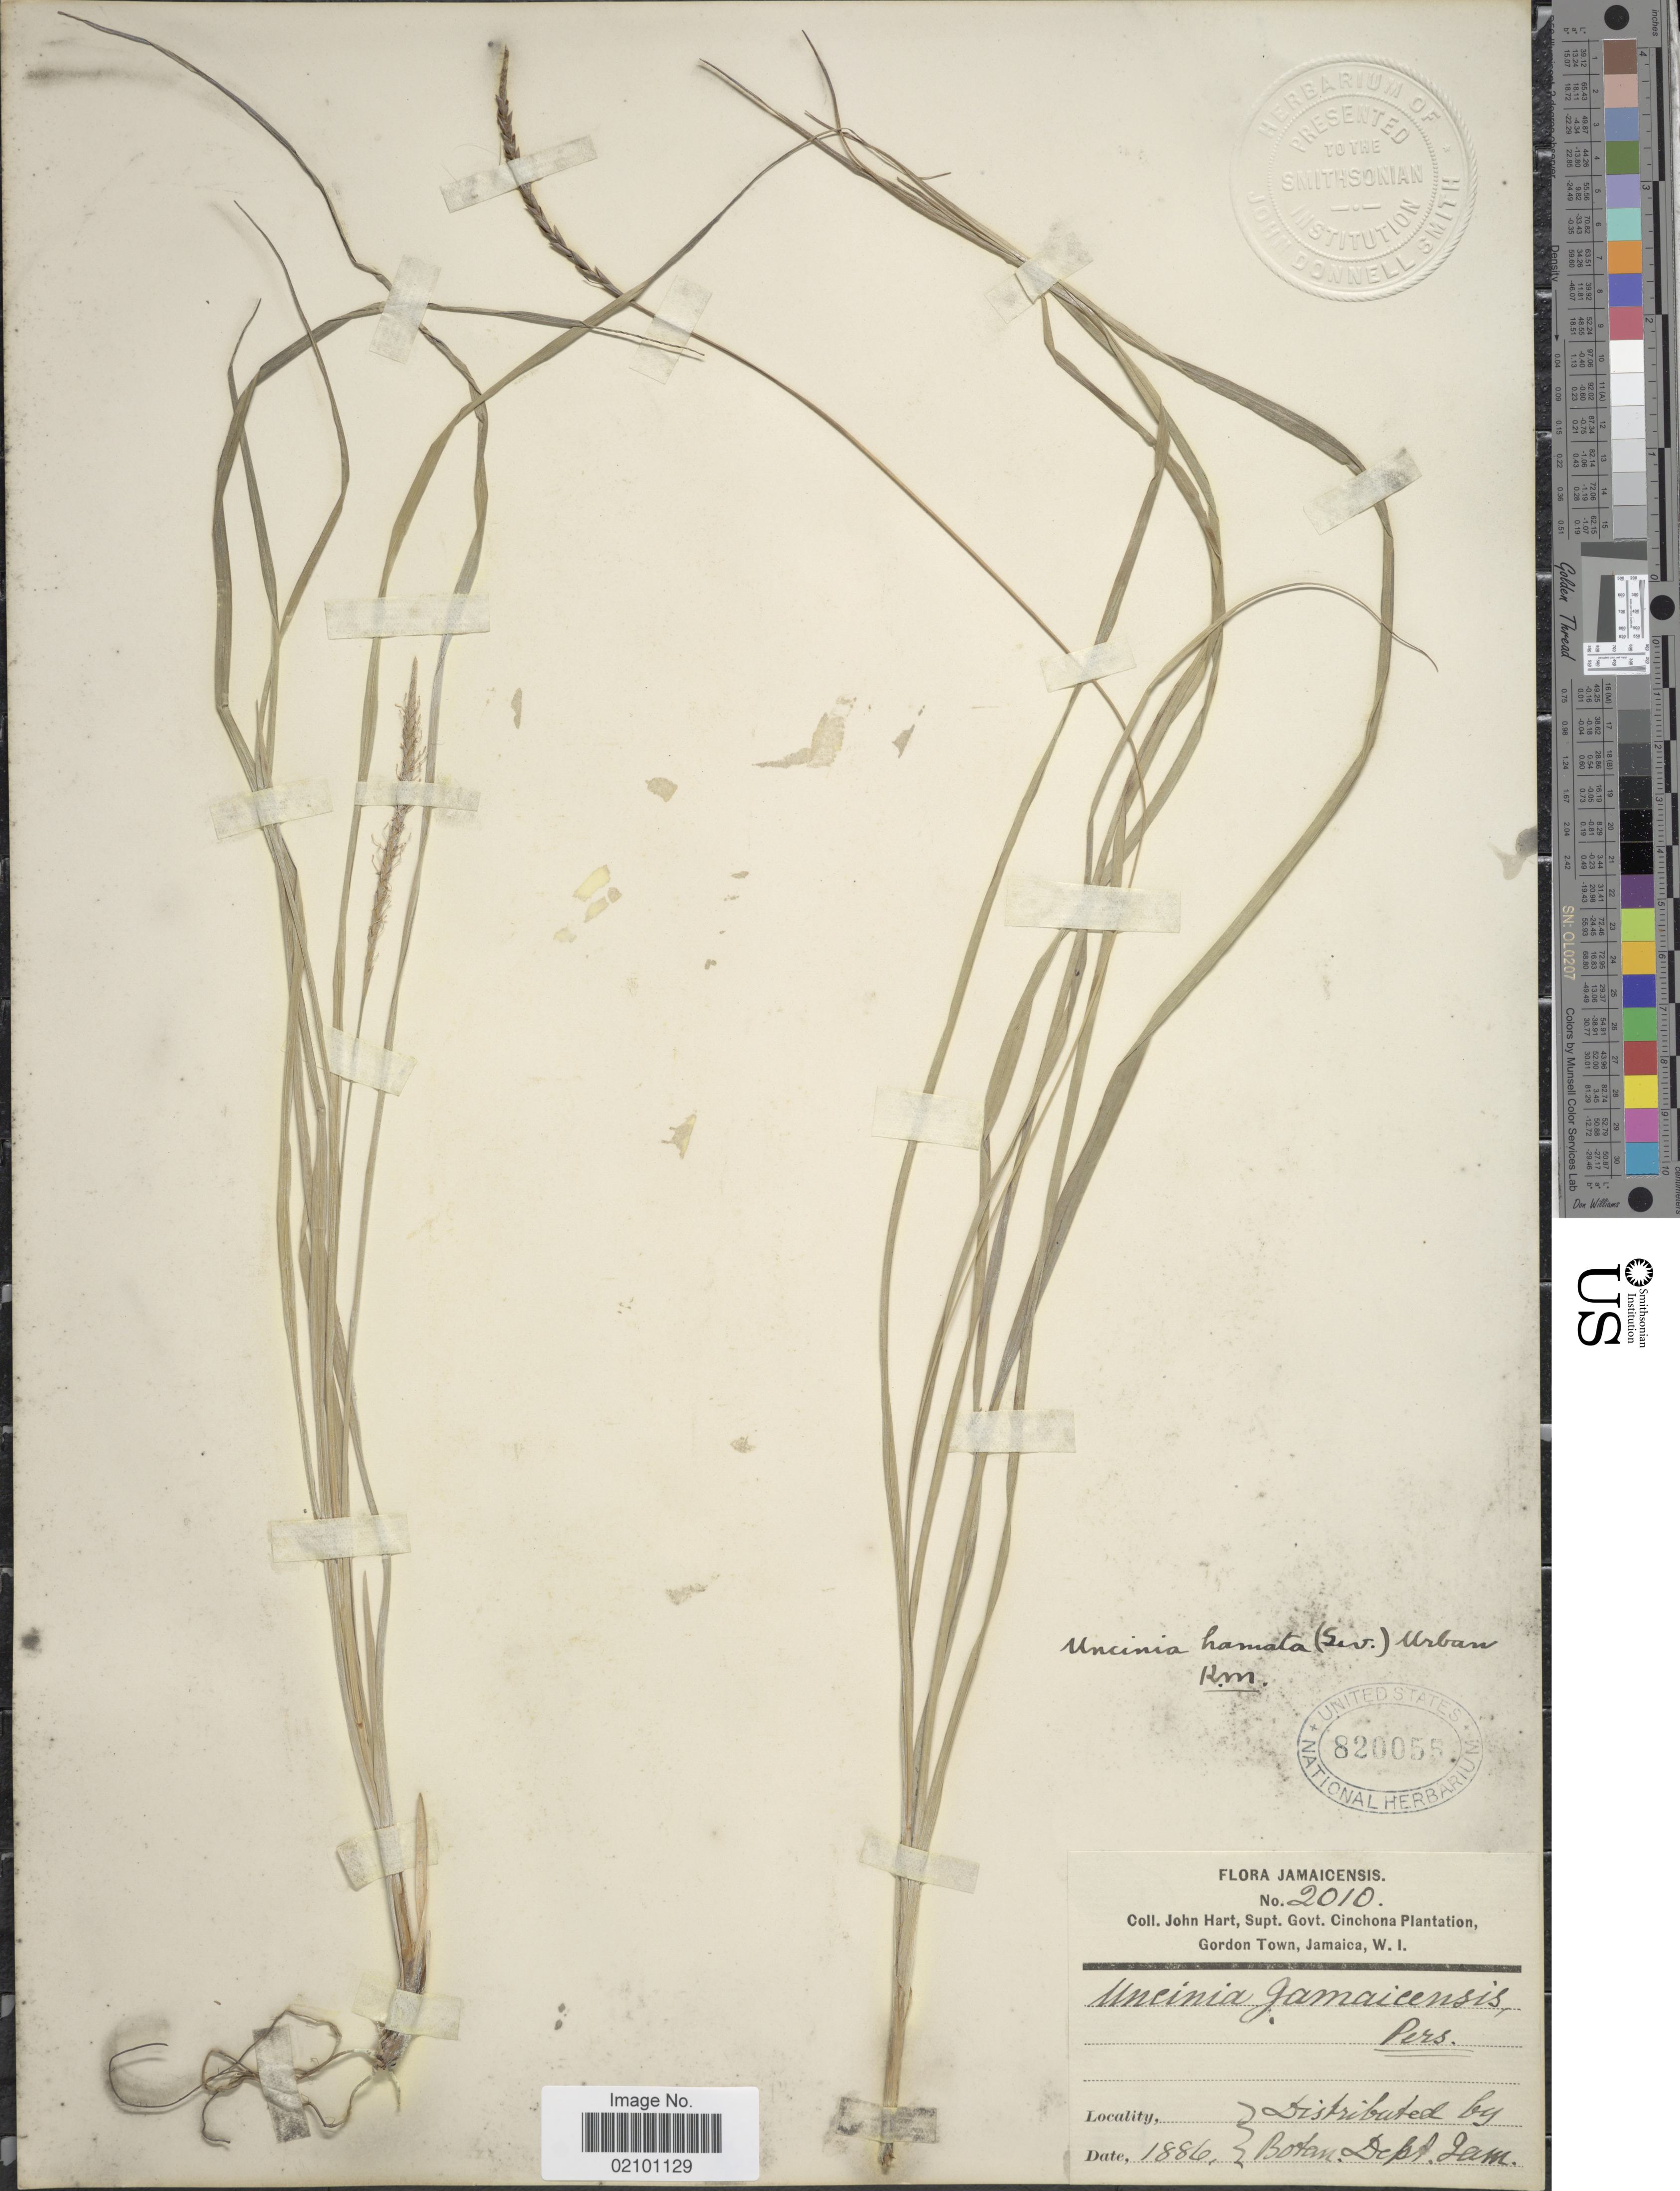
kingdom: Plantae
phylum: Tracheophyta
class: Liliopsida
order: Poales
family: Cyperaceae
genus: Carex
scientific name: Carex hamata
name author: Sw.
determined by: Strong, M. T., (US), Smithsonian Institution - National Museum of Natural History (UNITED STATES)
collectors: J. H. Hart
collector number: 2010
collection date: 1886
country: Jamaica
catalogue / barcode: US 820055